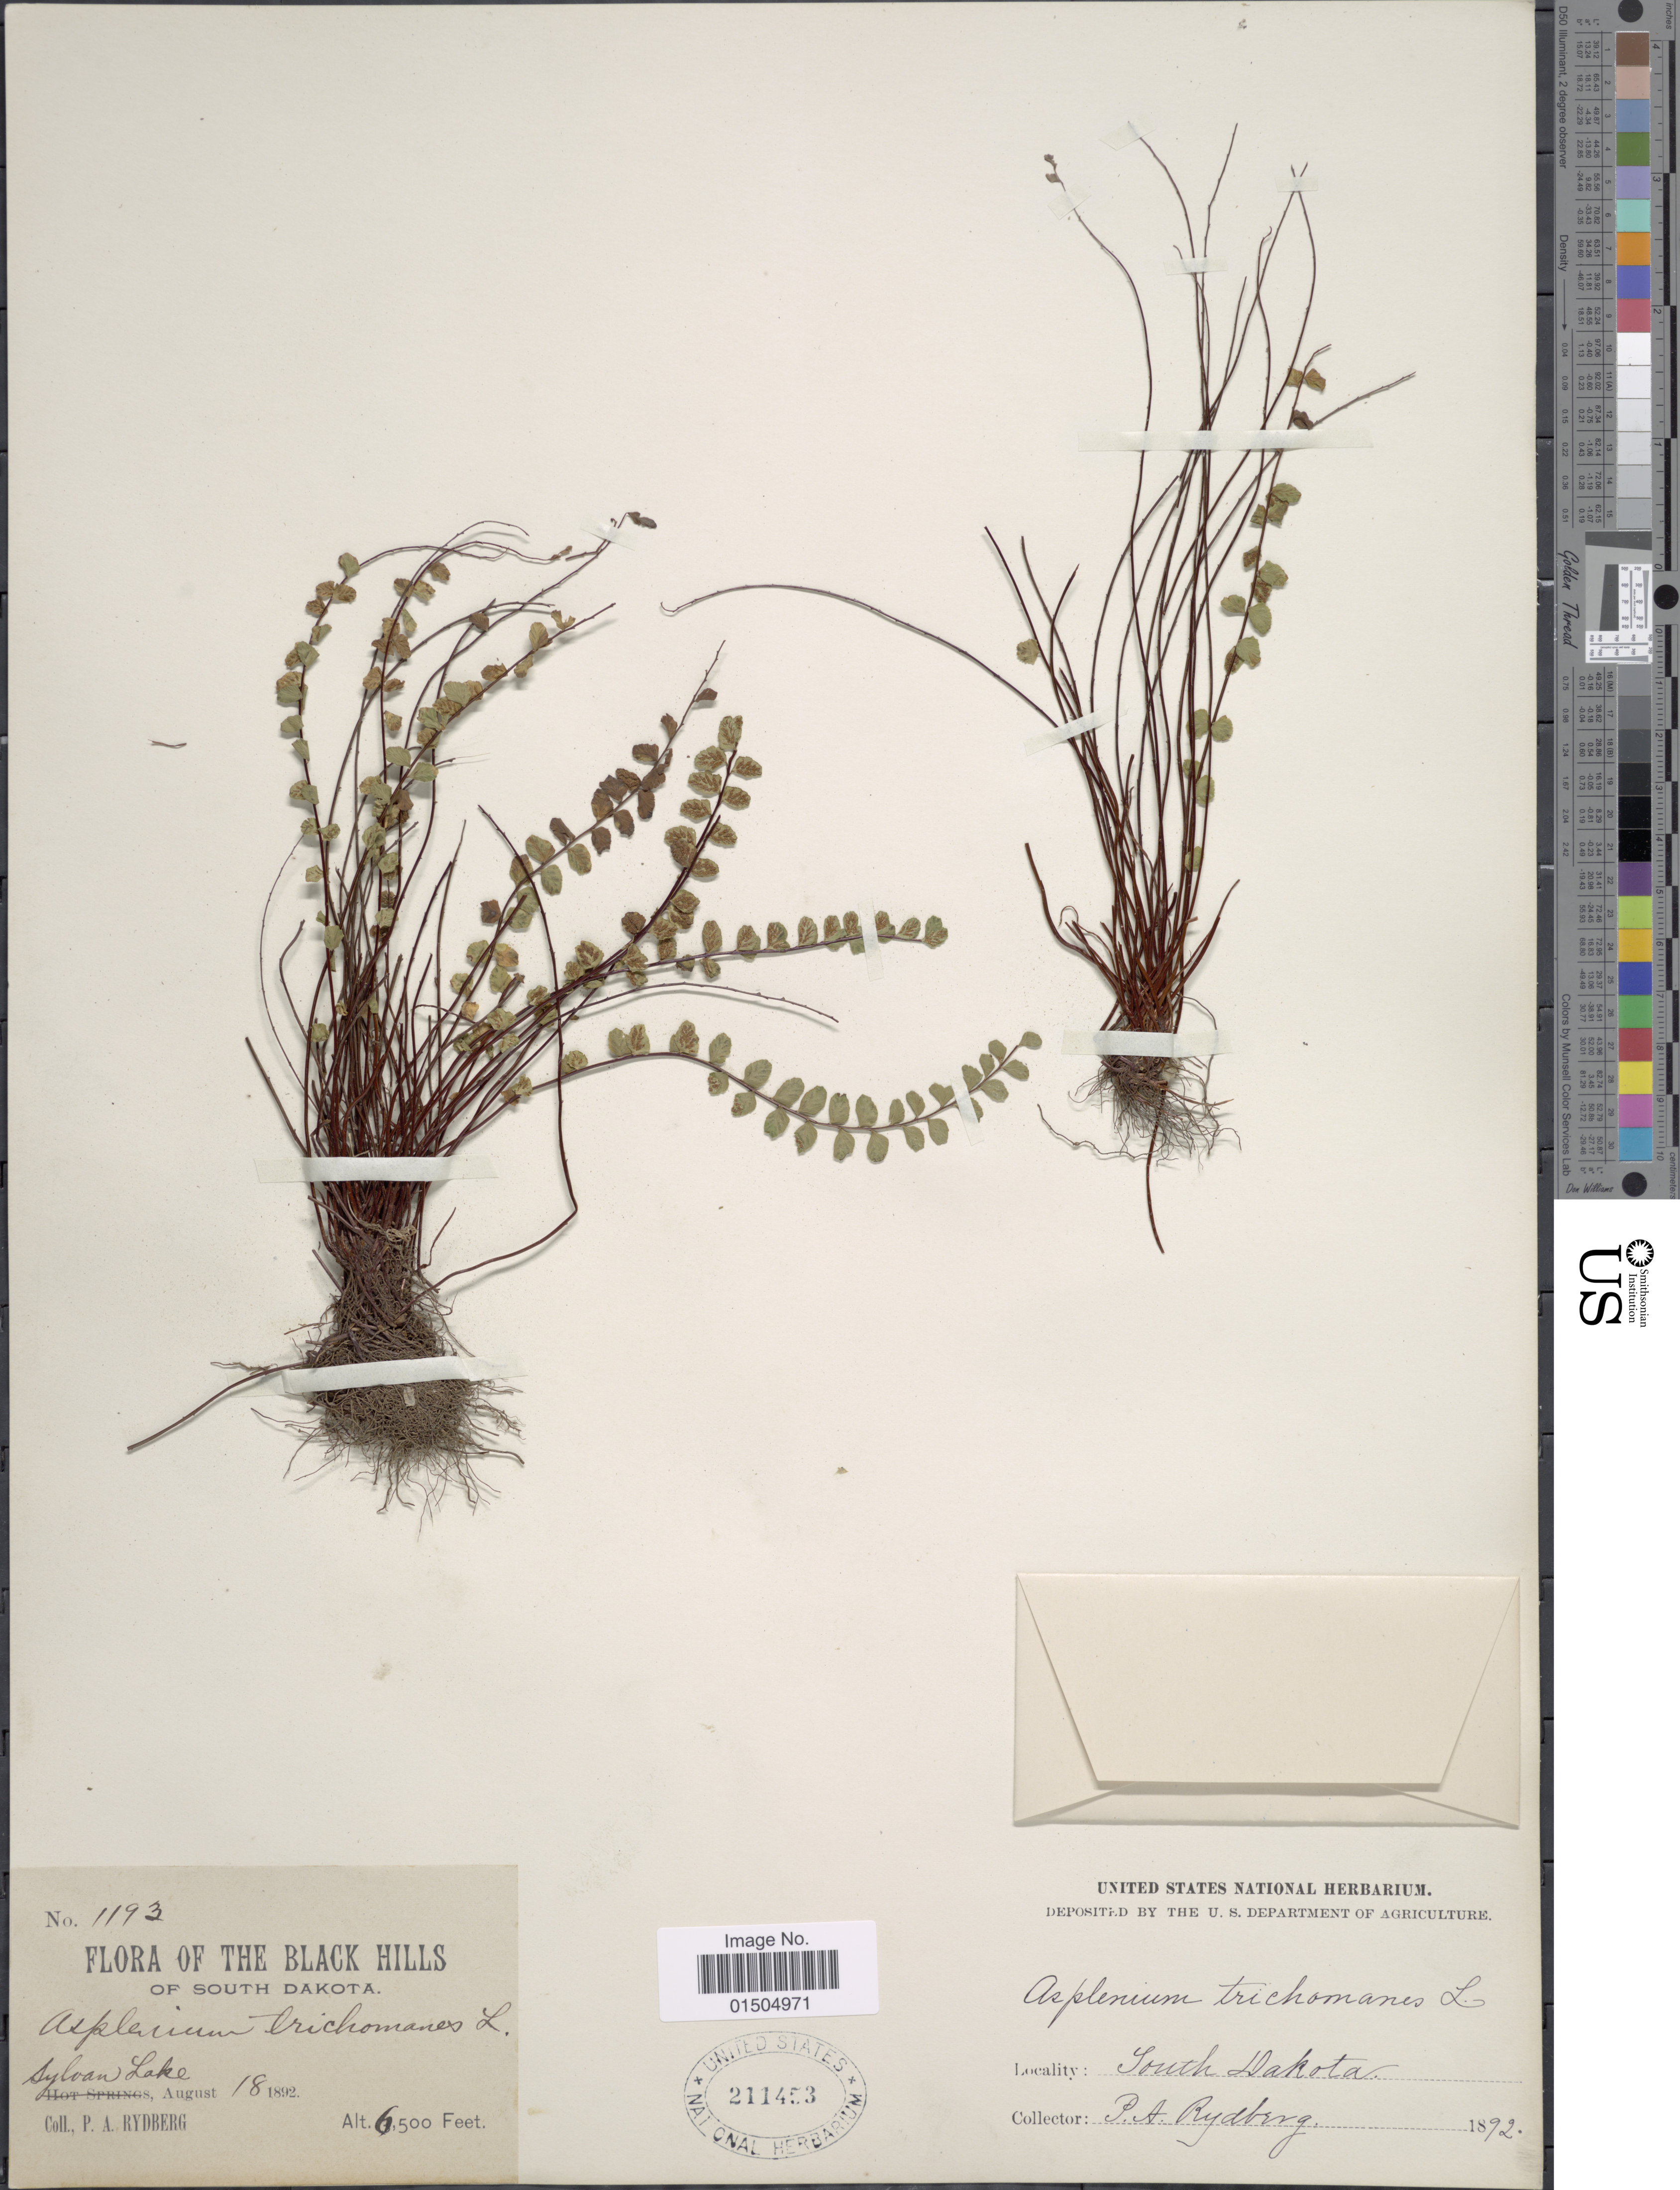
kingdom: Plantae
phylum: Tracheophyta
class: Polypodiopsida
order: Polypodiales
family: Aspleniaceae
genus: Asplenium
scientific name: Asplenium trichomanes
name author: L.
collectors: P. A. Rydberg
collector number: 1193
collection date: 1892-08-18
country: United States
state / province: South Dakota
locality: Black Hills. Sylvan Lake.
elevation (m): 1981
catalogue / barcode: US 211453